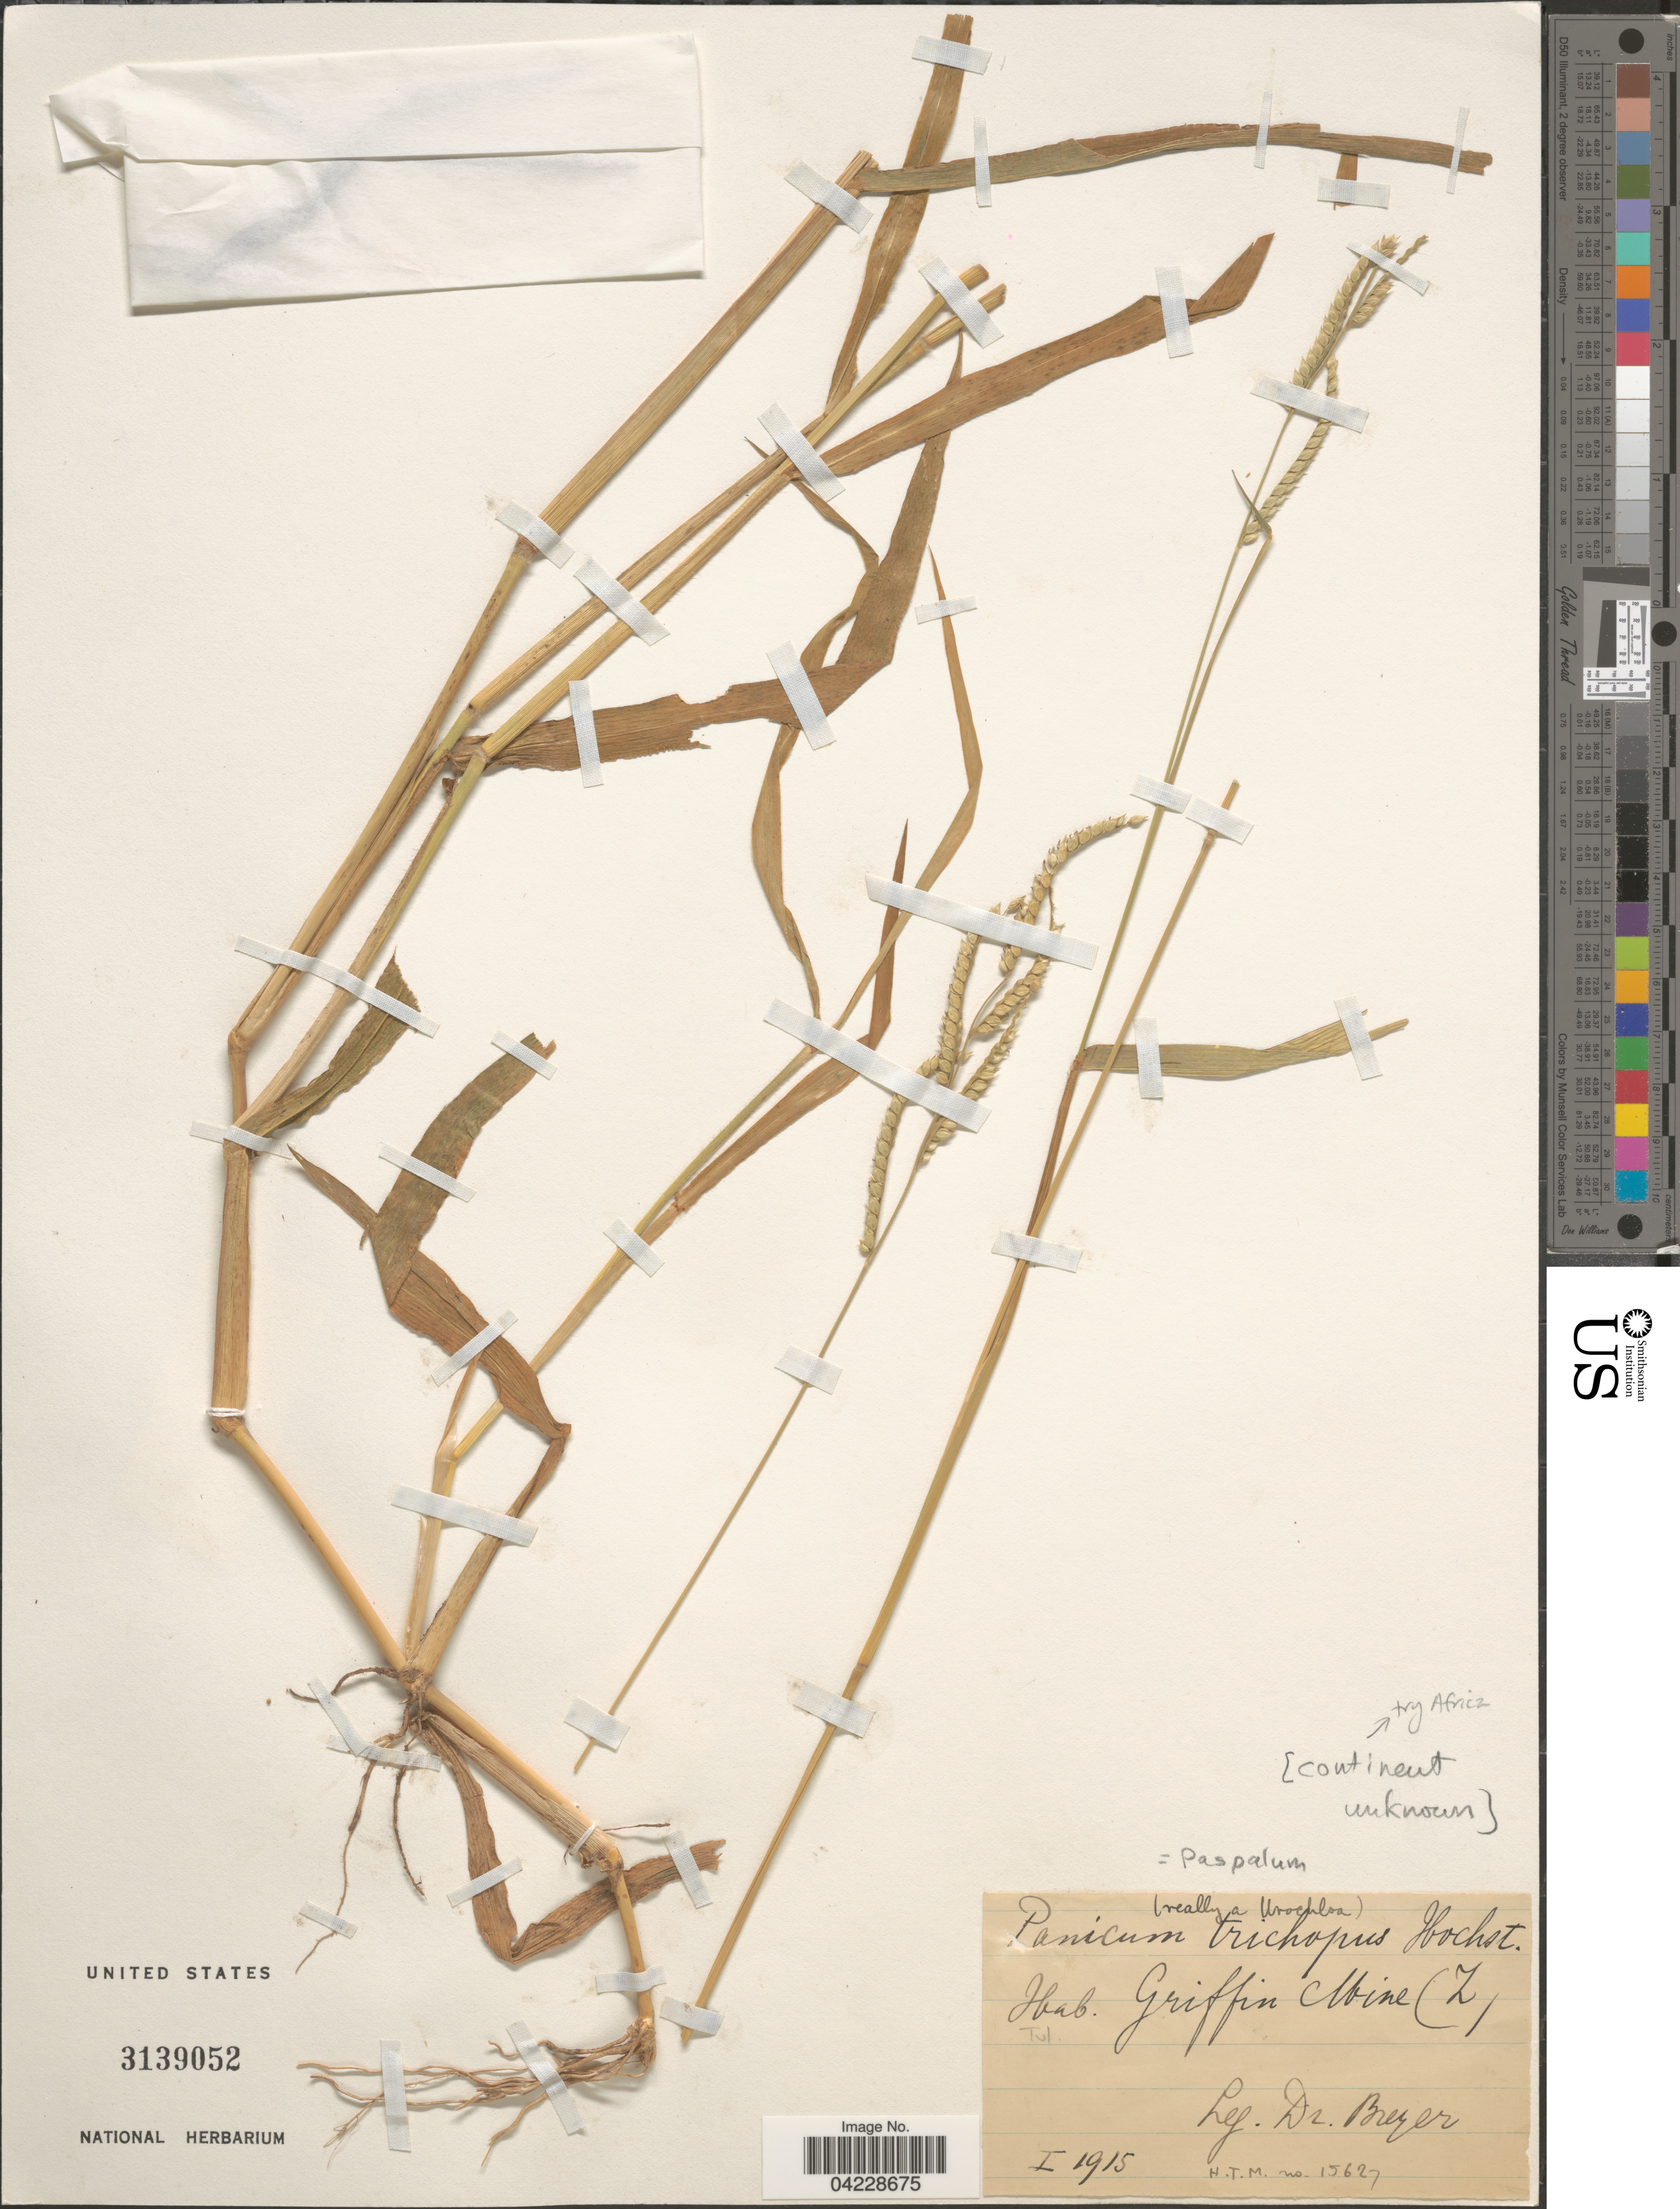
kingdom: Plantae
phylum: Tracheophyta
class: Liliopsida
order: Poales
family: Poaceae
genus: Paspalum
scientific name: Paspalum sp.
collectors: Breyer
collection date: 1915-01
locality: Africa. Griffin Mine (Z).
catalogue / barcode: US 3139052